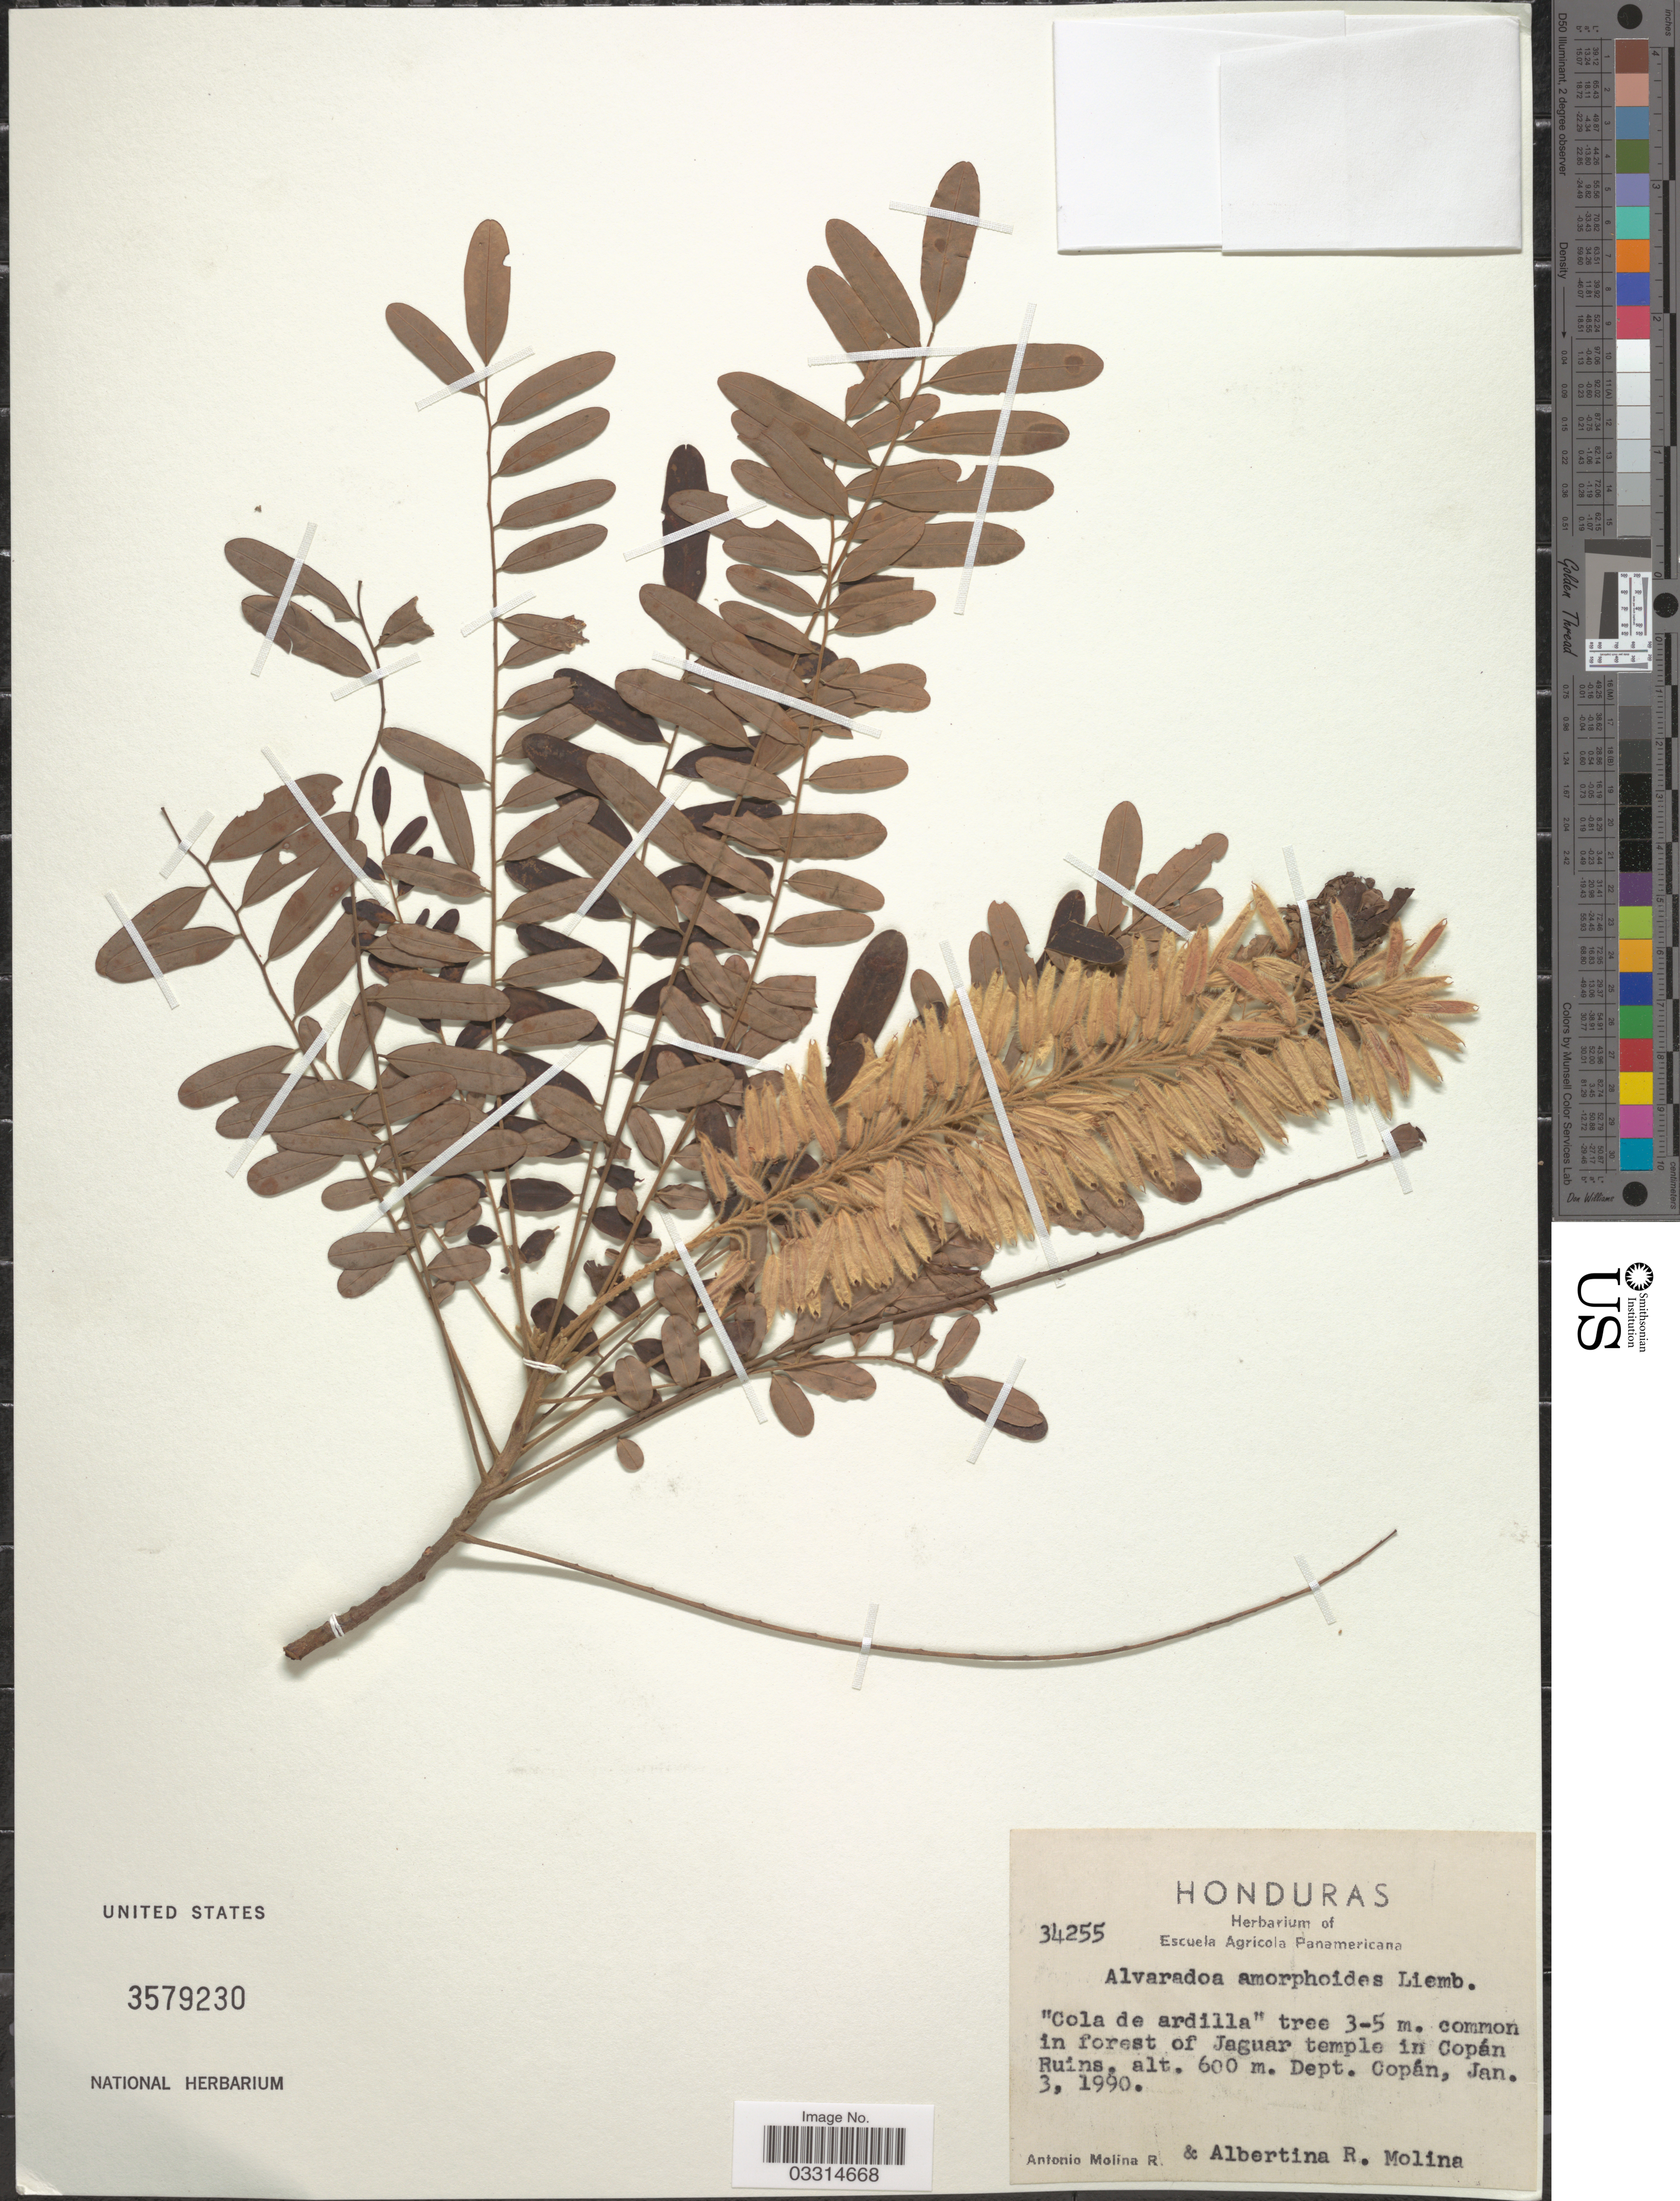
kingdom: Plantae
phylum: Tracheophyta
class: Magnoliopsida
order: Picramniales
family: Picramniaceae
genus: Alvaradoa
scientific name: Alvaradoa amorphoides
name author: Liebm.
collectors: A. Molina R. & A. R. Molina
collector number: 34255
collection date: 1990-01-03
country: Honduras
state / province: Copán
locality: In forest of Jaguar temple in Copán Ruins. Dept. Copán.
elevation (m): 600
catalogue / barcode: US 3579230